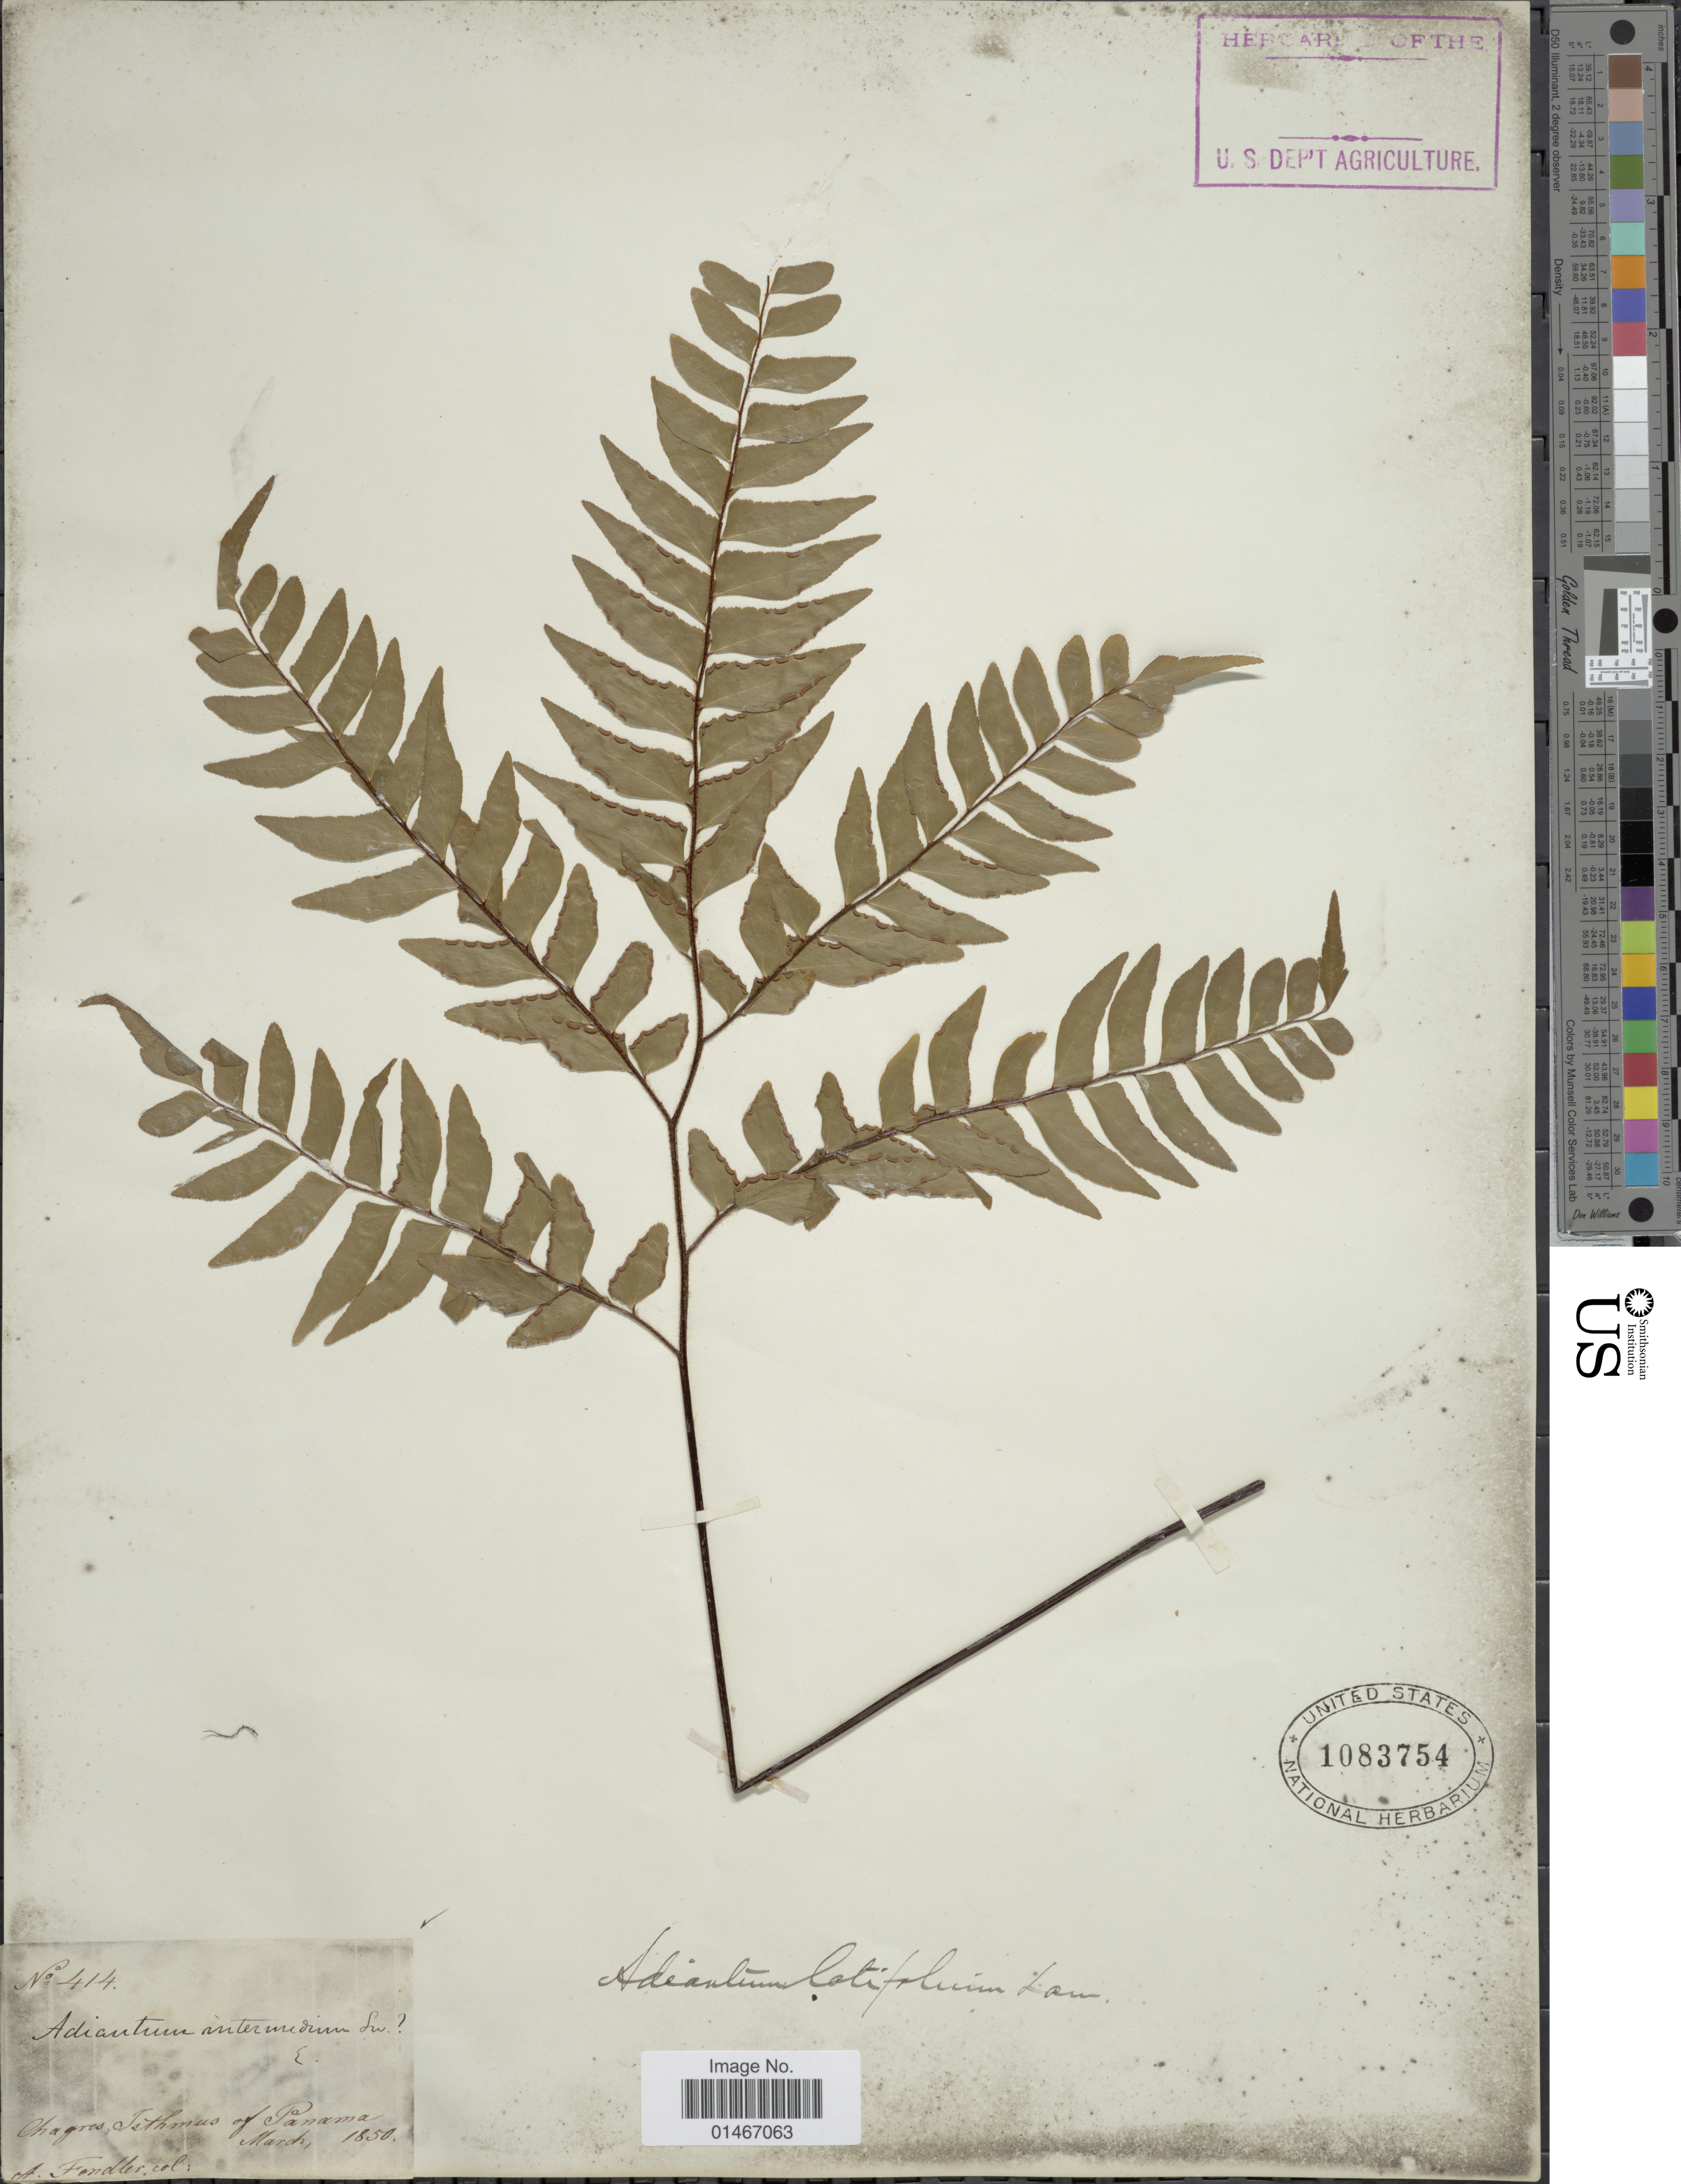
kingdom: Plantae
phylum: Tracheophyta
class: Polypodiopsida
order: Polypodiales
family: Pteridaceae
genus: Adiantum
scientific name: Adiantum latifolium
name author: Lam.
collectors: A. Fendler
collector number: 414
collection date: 1850-03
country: Panama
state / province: Panamá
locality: Chagres, Isthmus of Panama.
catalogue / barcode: US 1083754